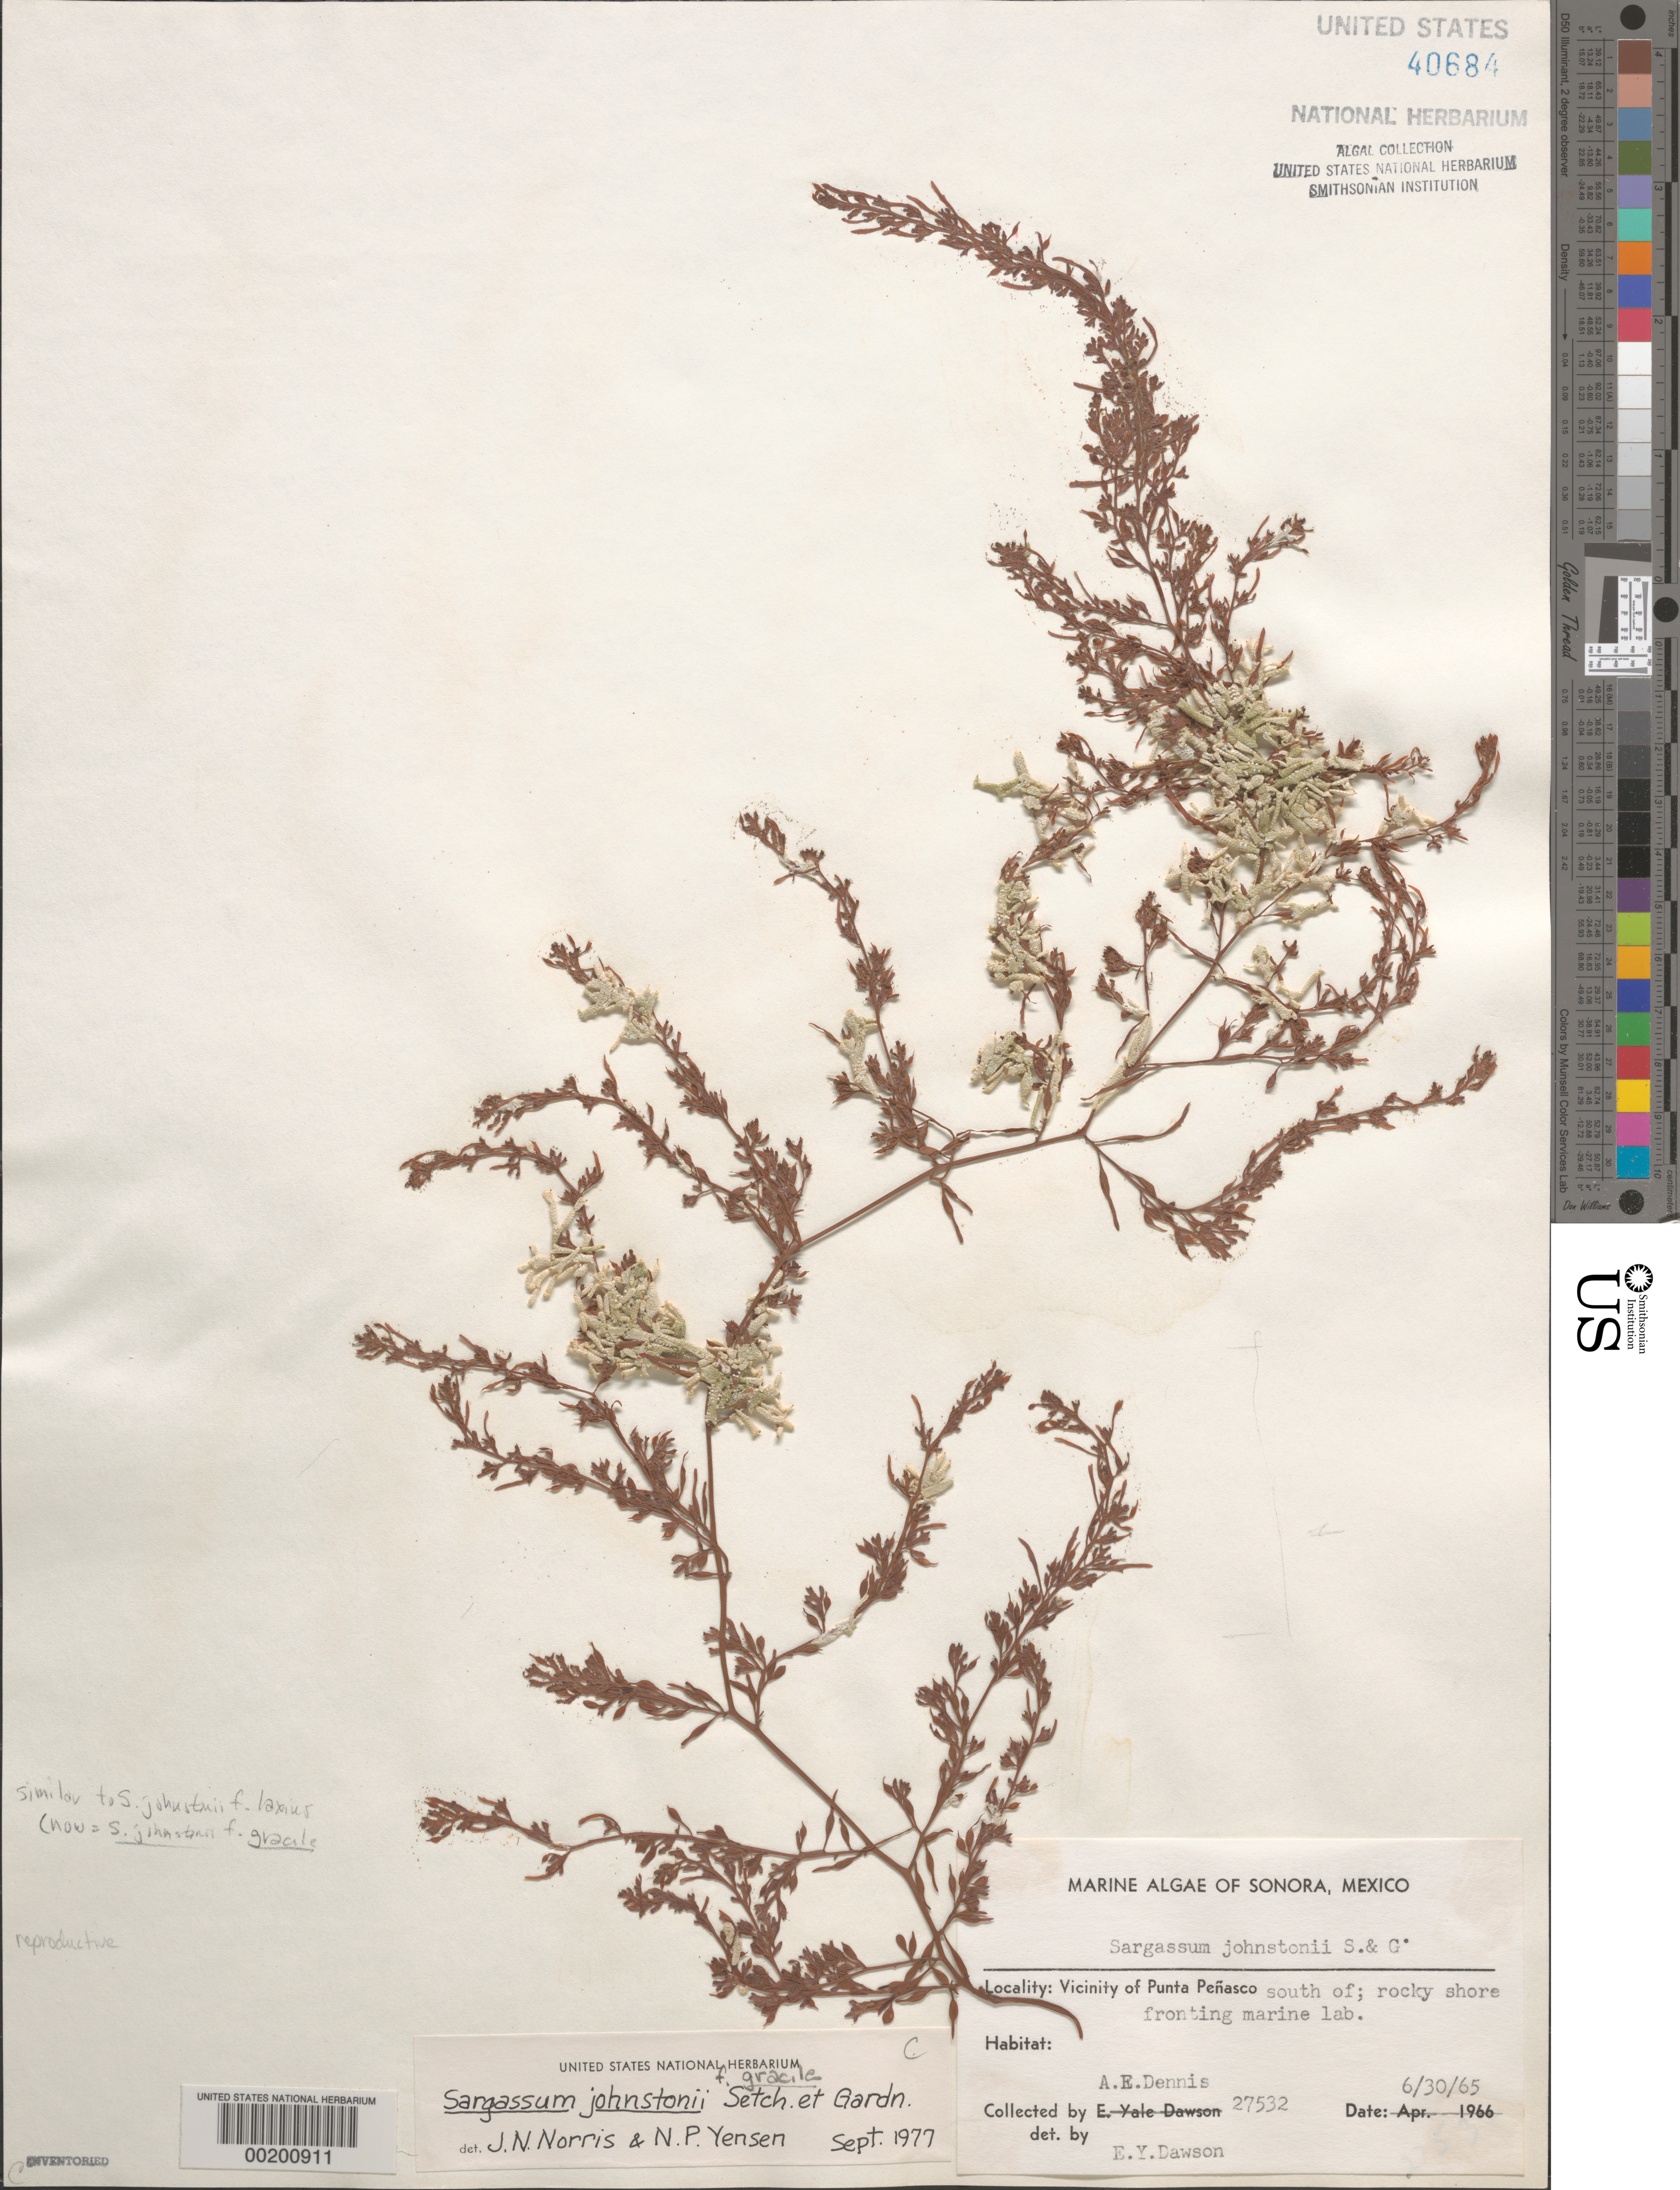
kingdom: Chromista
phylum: Ochrophyta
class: Phaeophyceae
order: Fucales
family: Sargassaceae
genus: Sargassum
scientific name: Sargassum johnstonii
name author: Setchell & N.L. Gardner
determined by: Norris, J. N.; Yensen, N. P.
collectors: A. Dennis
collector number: EYD 27532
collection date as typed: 30 Jun 1965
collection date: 1965-06-30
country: Mexico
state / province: Sonora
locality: Marine laboratory shore, south of Punta Penasco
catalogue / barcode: US 40684